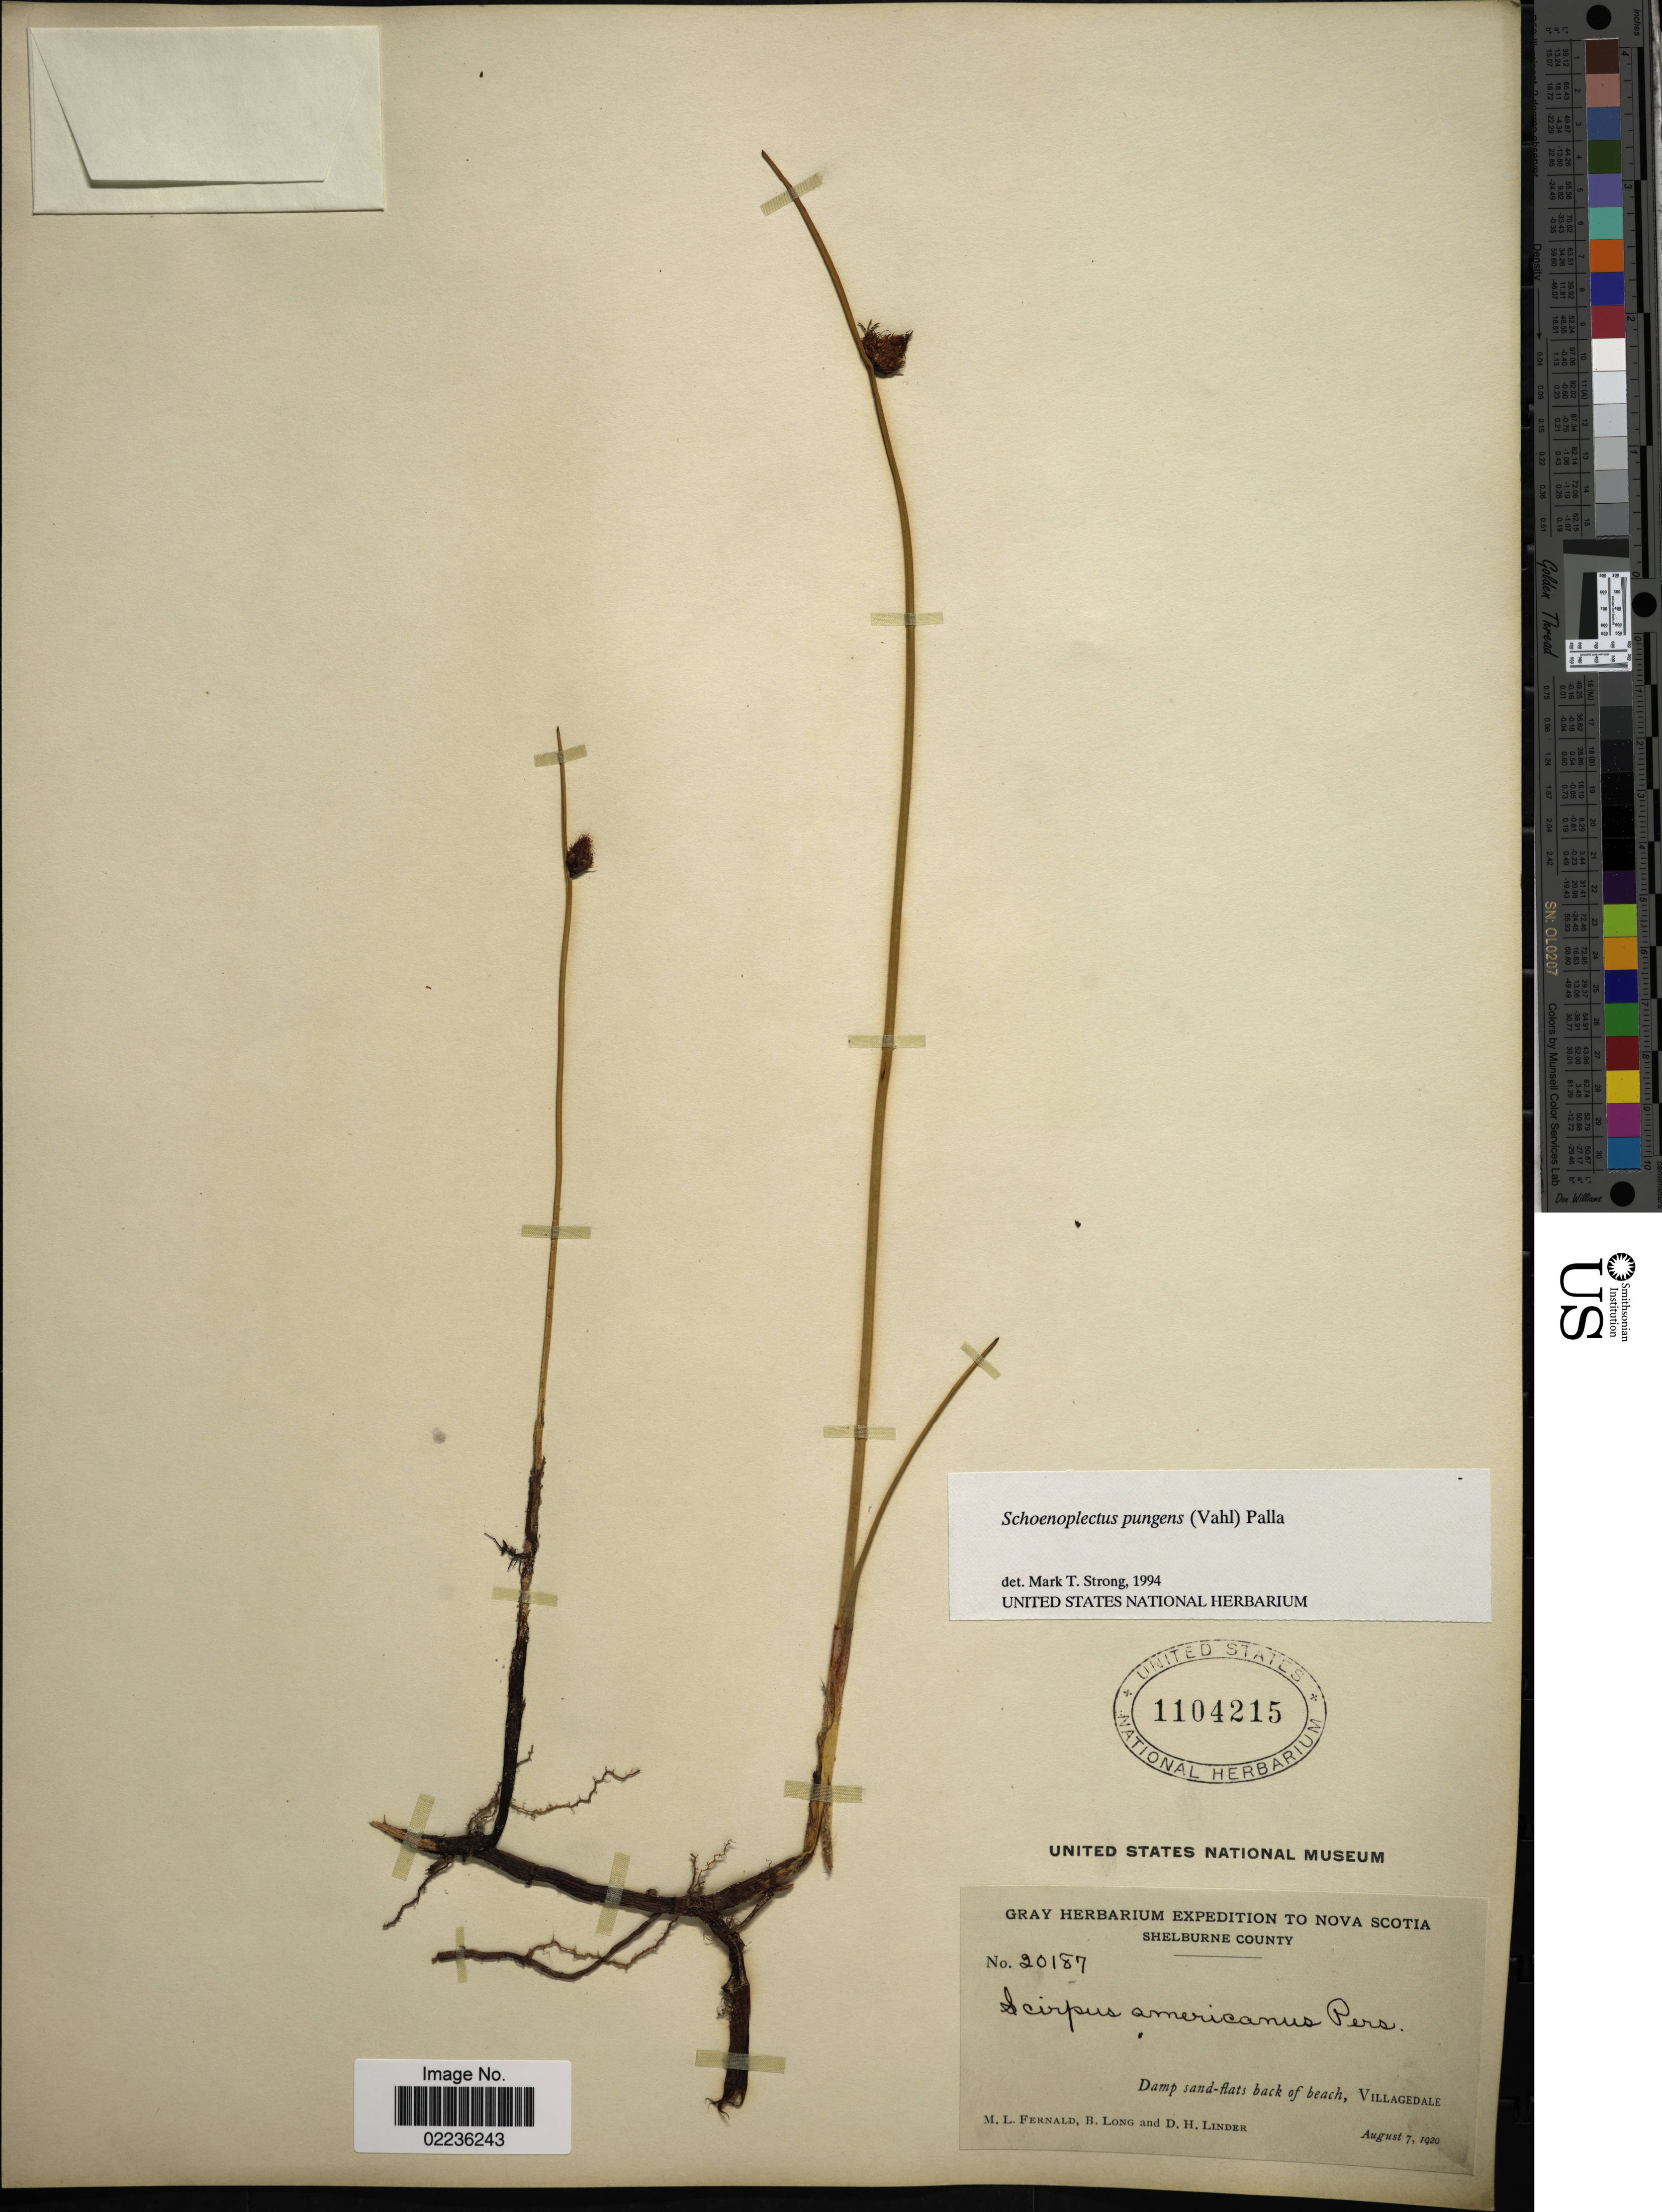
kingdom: Plantae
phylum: Tracheophyta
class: Liliopsida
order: Poales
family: Cyperaceae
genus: Schoenoplectus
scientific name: Schoenoplectus pungens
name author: (Vahl) Palla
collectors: M. L. Fernald, B. Long & D. Linder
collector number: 20187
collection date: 1920-08-07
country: Canada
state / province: Nova Scotia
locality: Shelburne County. Damp sand-flats back of beach, Villagedale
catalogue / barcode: US 1104215